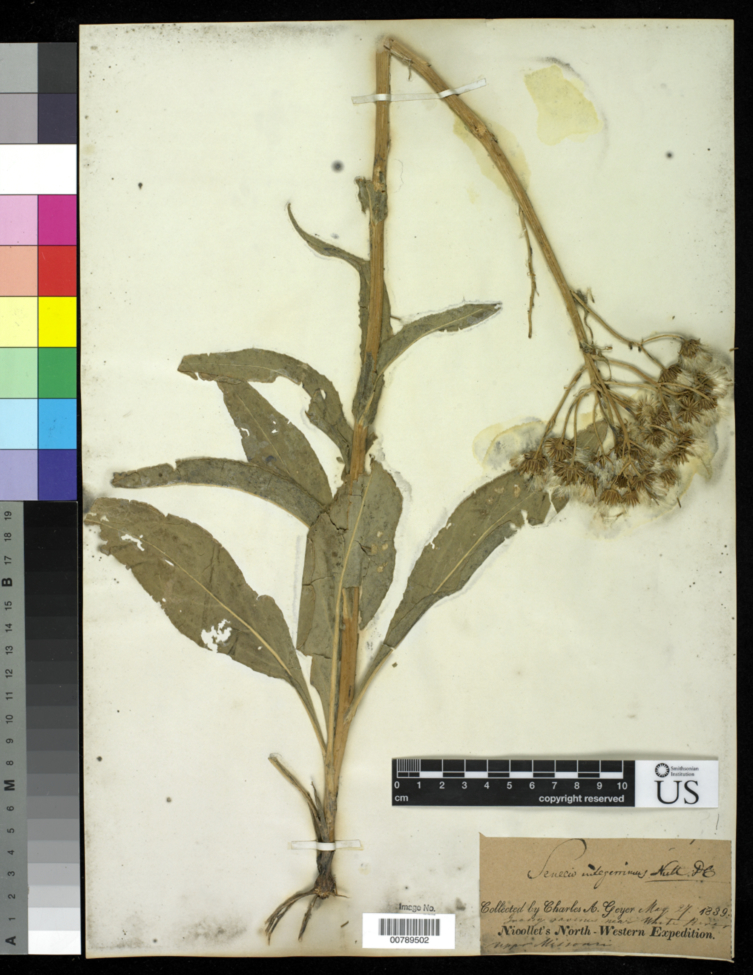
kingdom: Plantae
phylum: Tracheophyta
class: Magnoliopsida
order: Asterales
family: Asteraceae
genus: Senecio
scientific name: Senecio integerrimus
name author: Nutt.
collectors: C. A. Geyer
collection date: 1839-05-27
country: United States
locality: Near White River, upper Missouri.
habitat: Grassy ravines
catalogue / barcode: US 99045